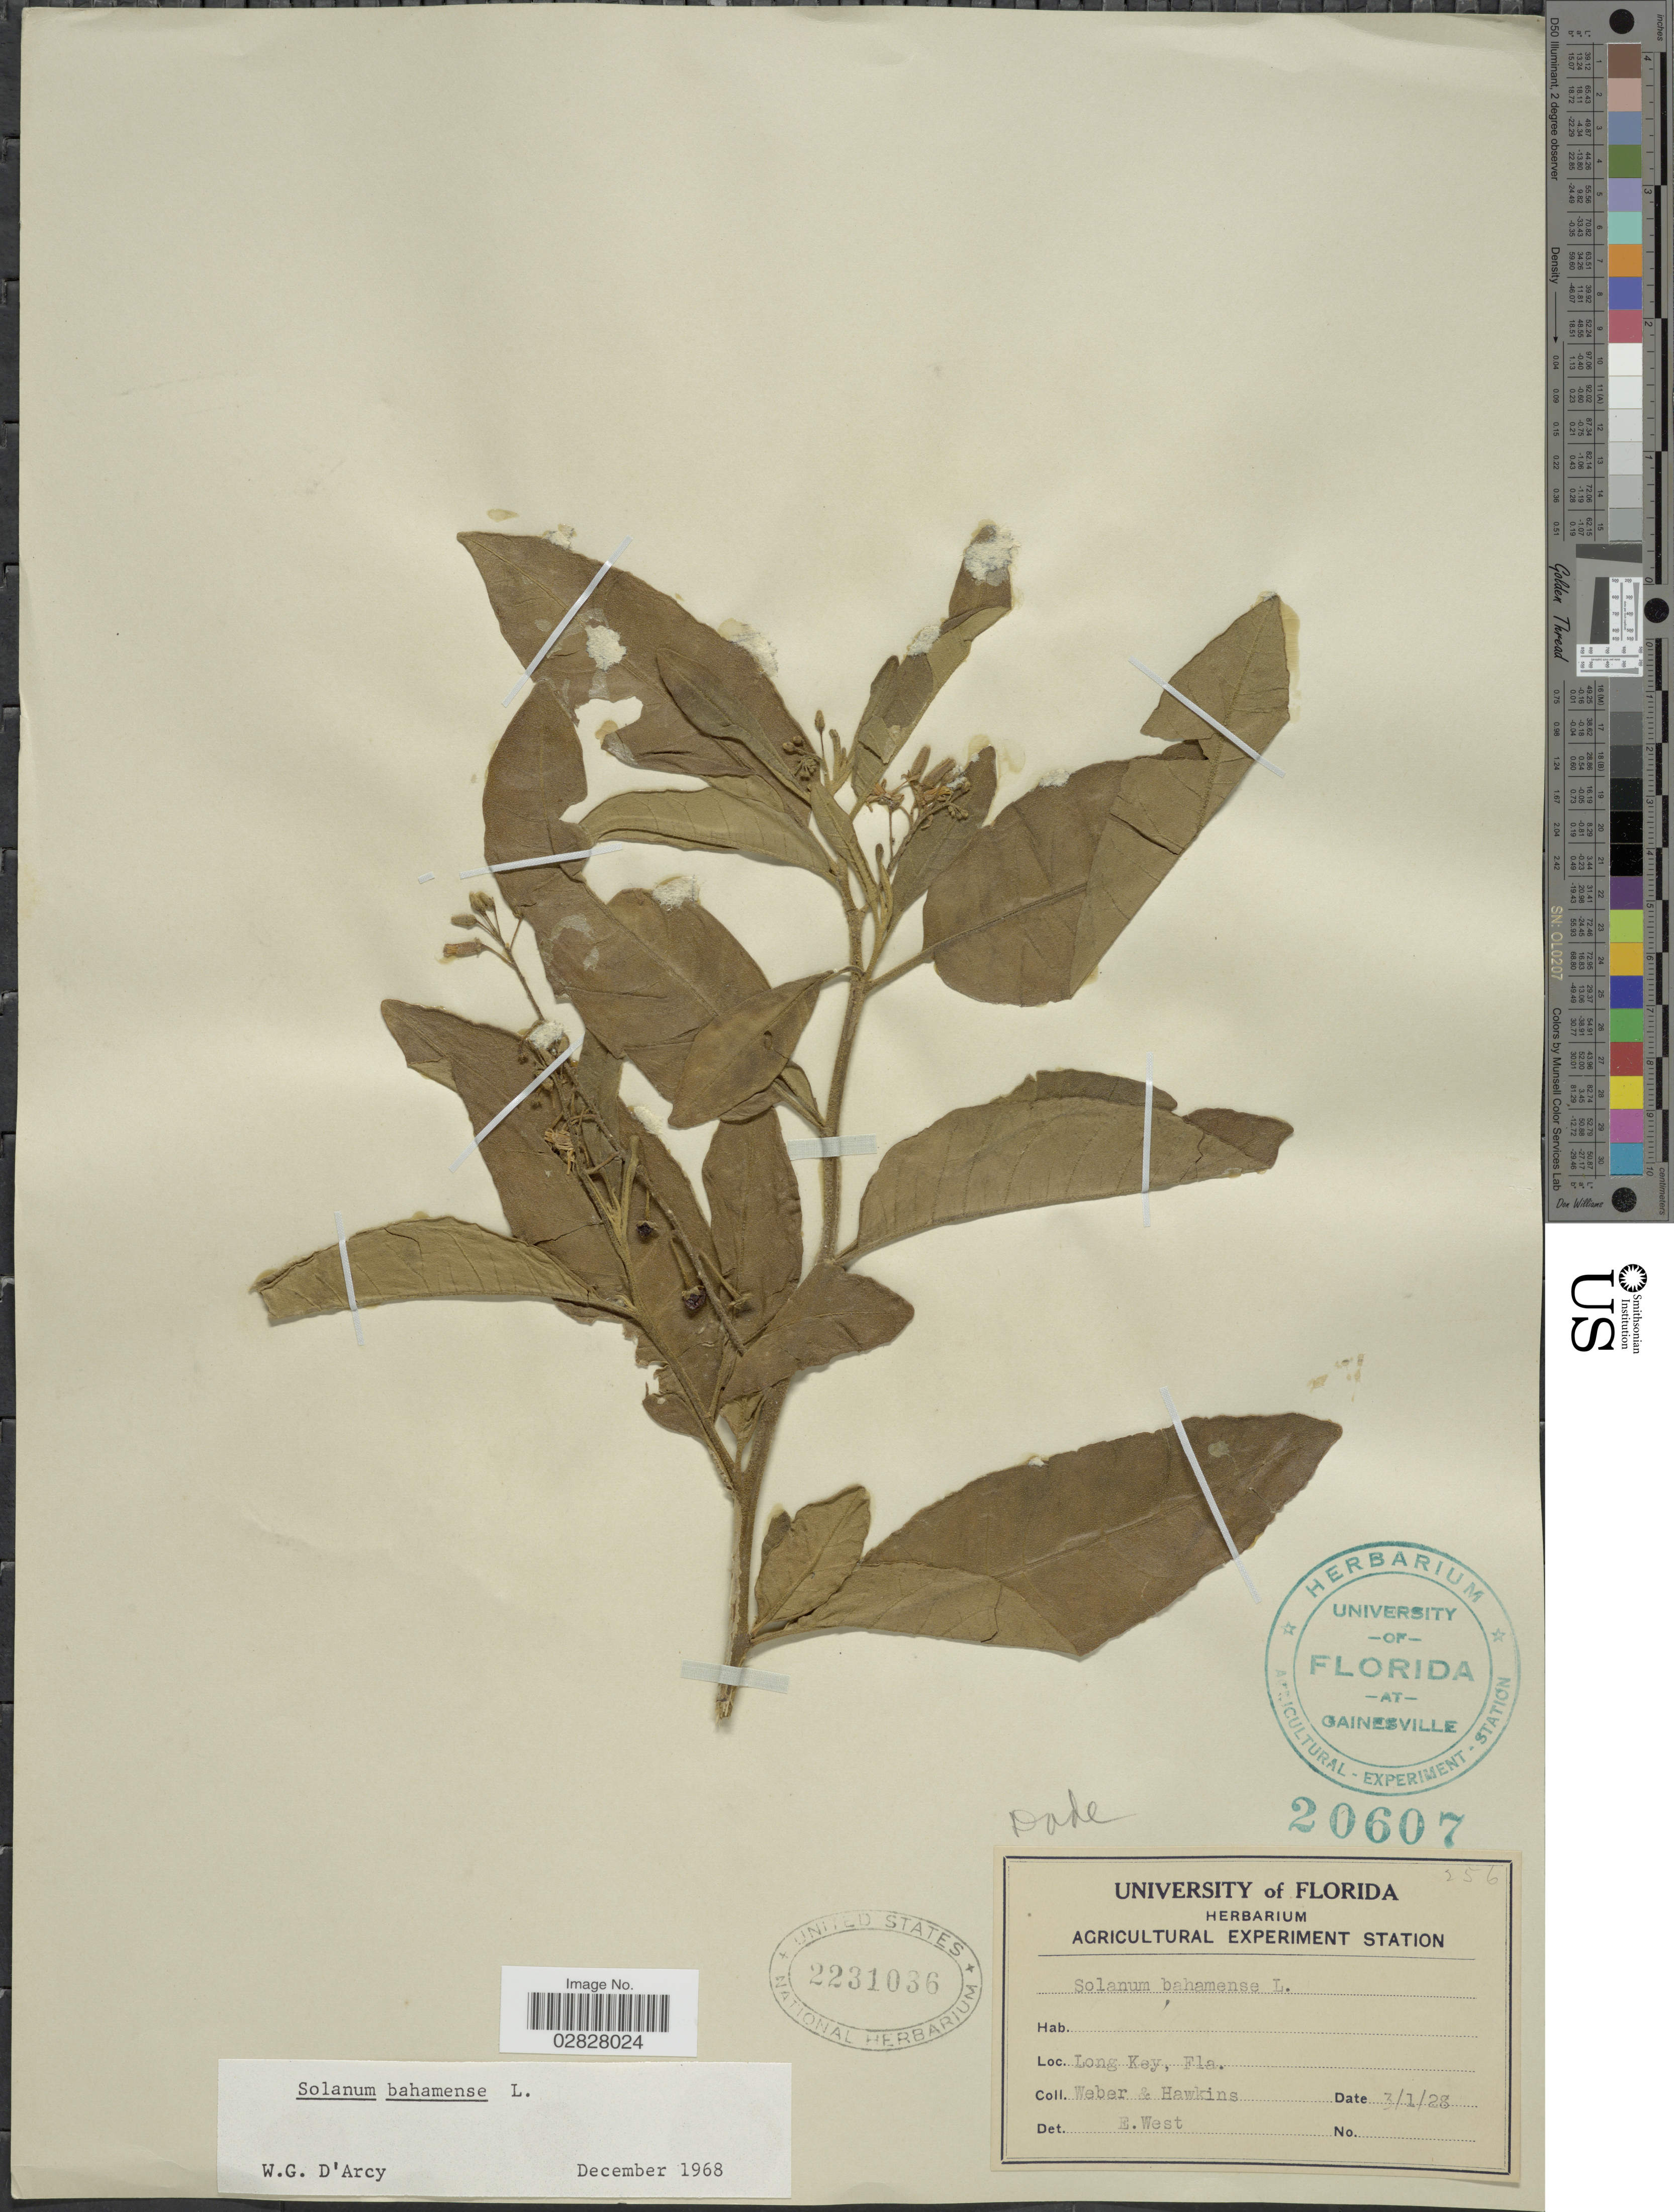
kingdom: Plantae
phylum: Tracheophyta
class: Magnoliopsida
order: Solanales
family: Solanaceae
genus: Solanum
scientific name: Solanum bahamense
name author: L.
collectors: -- Weber & Hawkins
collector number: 256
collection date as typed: Transcribed d/m/y: 3/1/28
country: United States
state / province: Florida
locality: Long Key. Dade.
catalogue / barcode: US 2231036